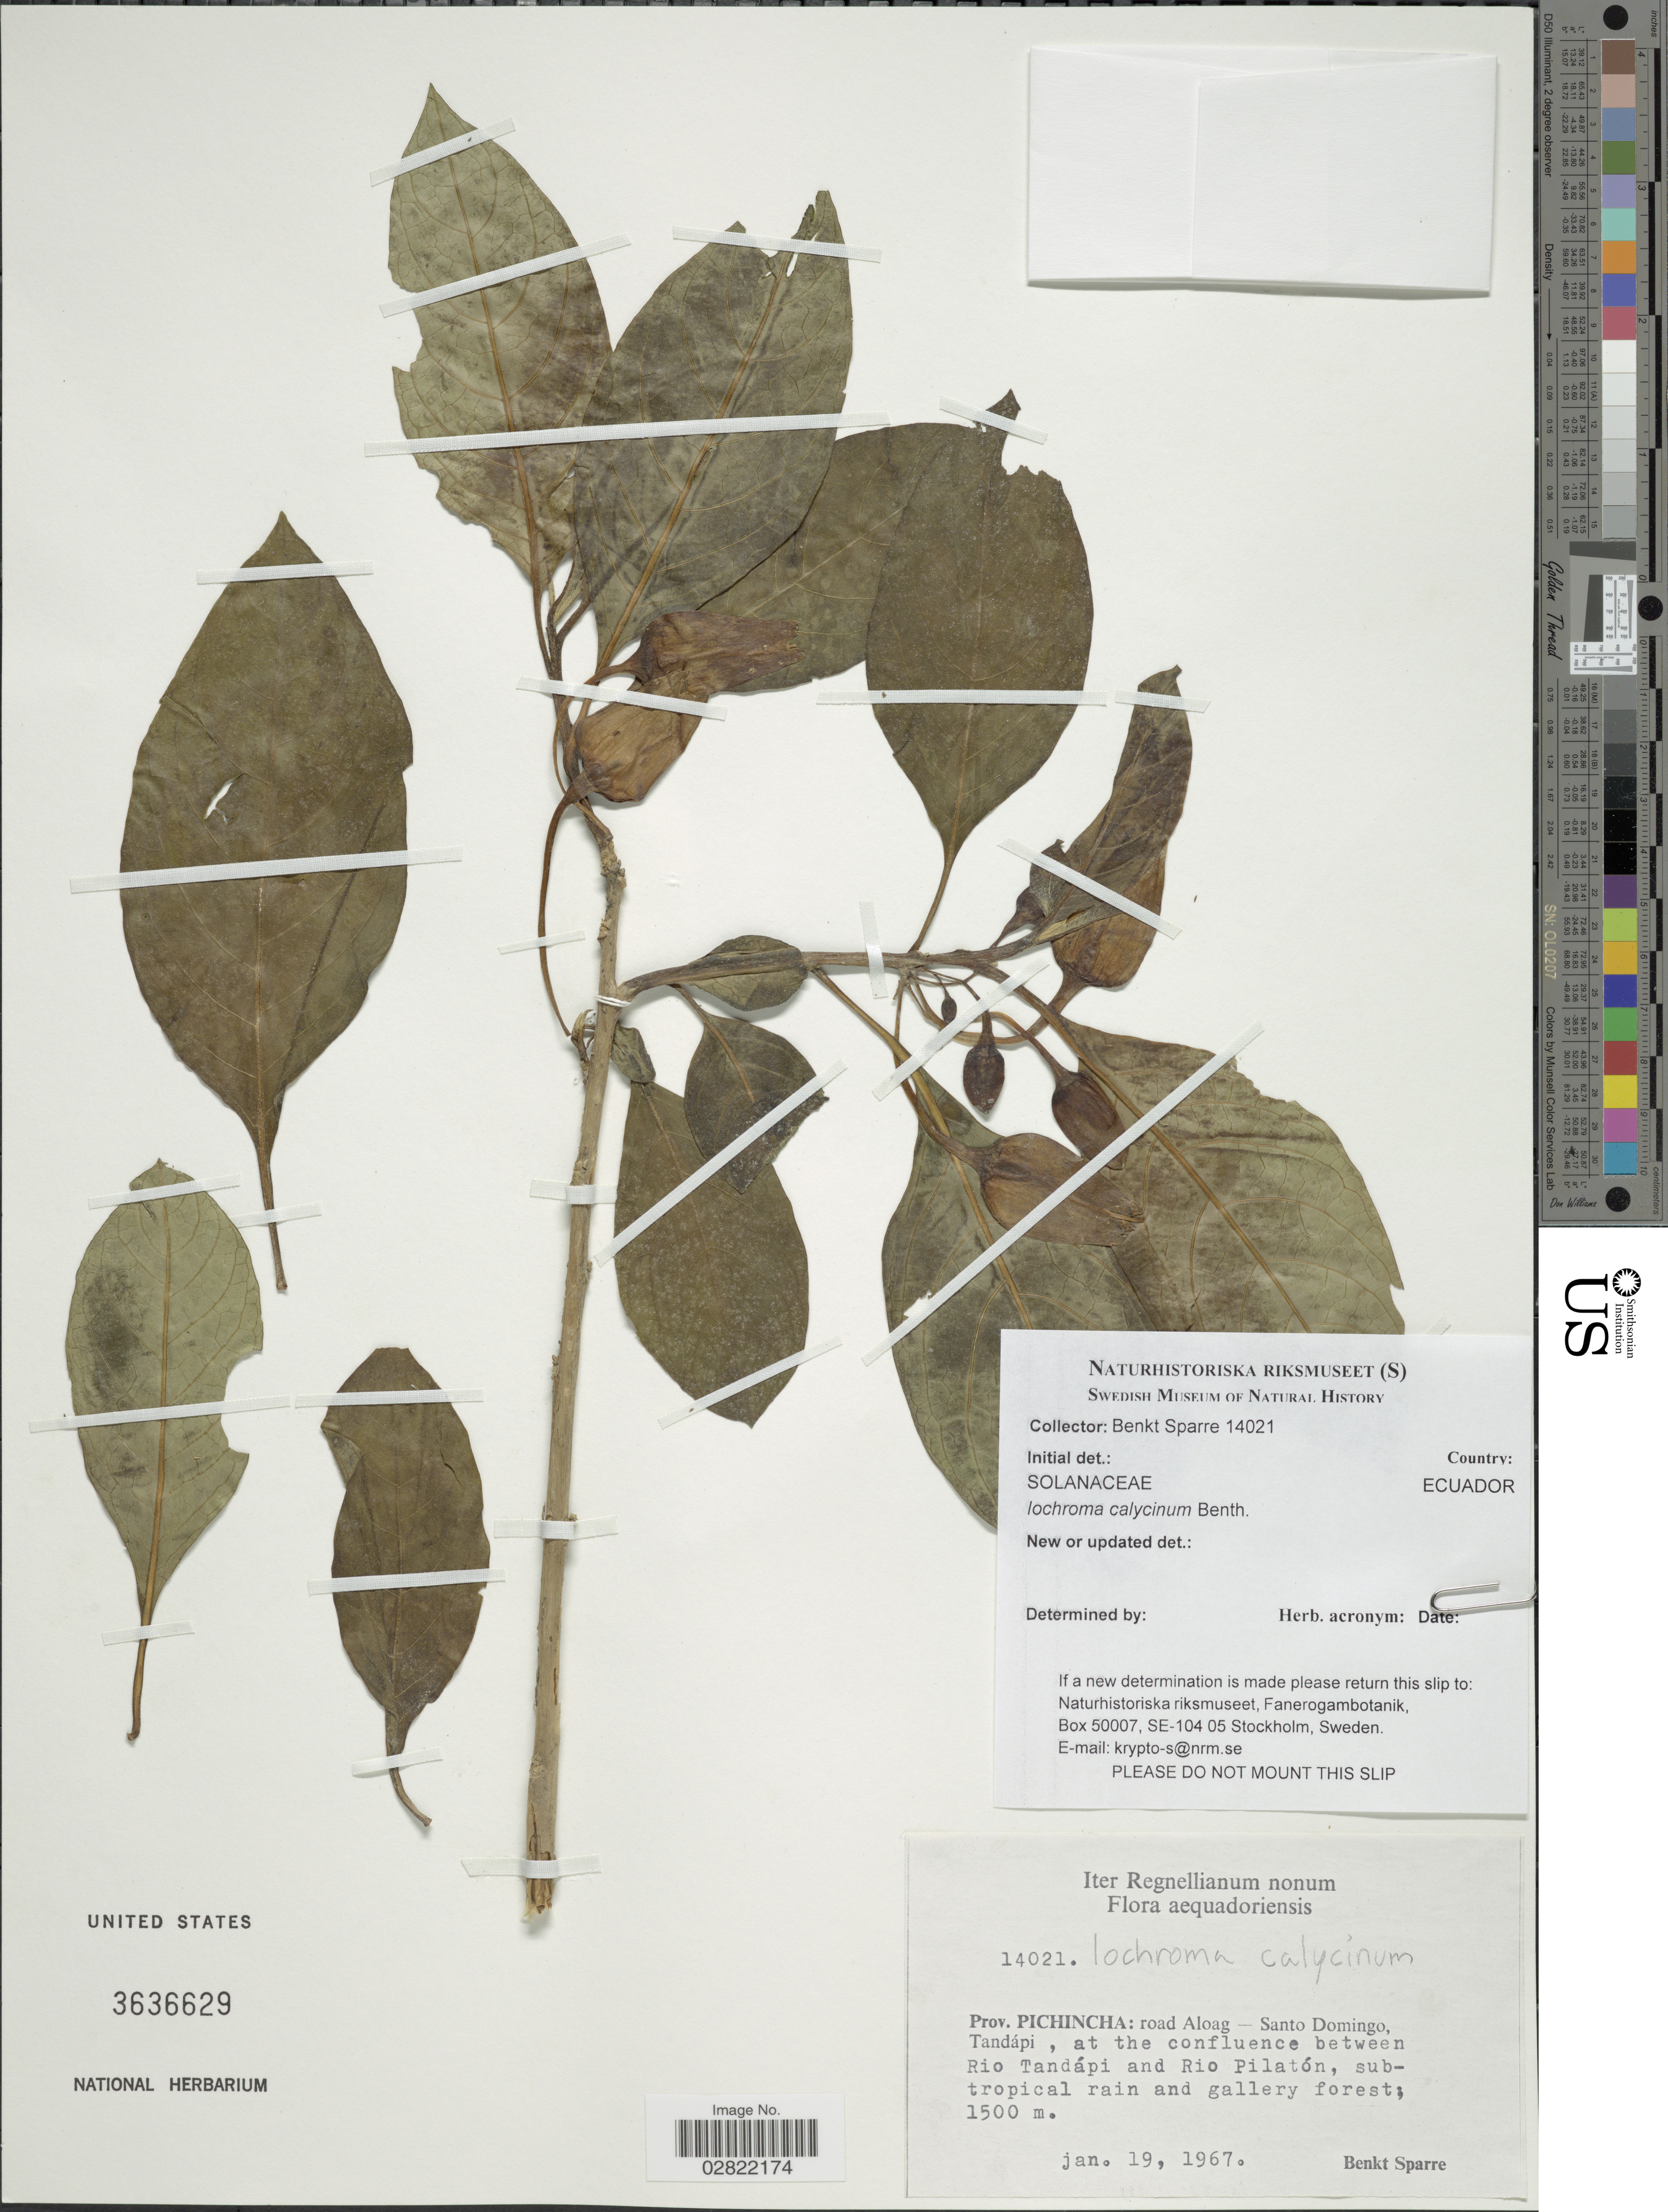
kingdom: Plantae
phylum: Tracheophyta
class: Magnoliopsida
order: Solanales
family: Solanaceae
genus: Iochroma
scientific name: Iochroma calycina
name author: Benth.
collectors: B. Sparre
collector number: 14021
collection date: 1967-01-19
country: Ecuador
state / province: Pichincha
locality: Prov. Pichincha: road Aloag - Santo Domingo, Tandápi, at the confluence between Rio Tandápi and Rio Pilatón.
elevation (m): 1500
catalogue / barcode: US 3636629